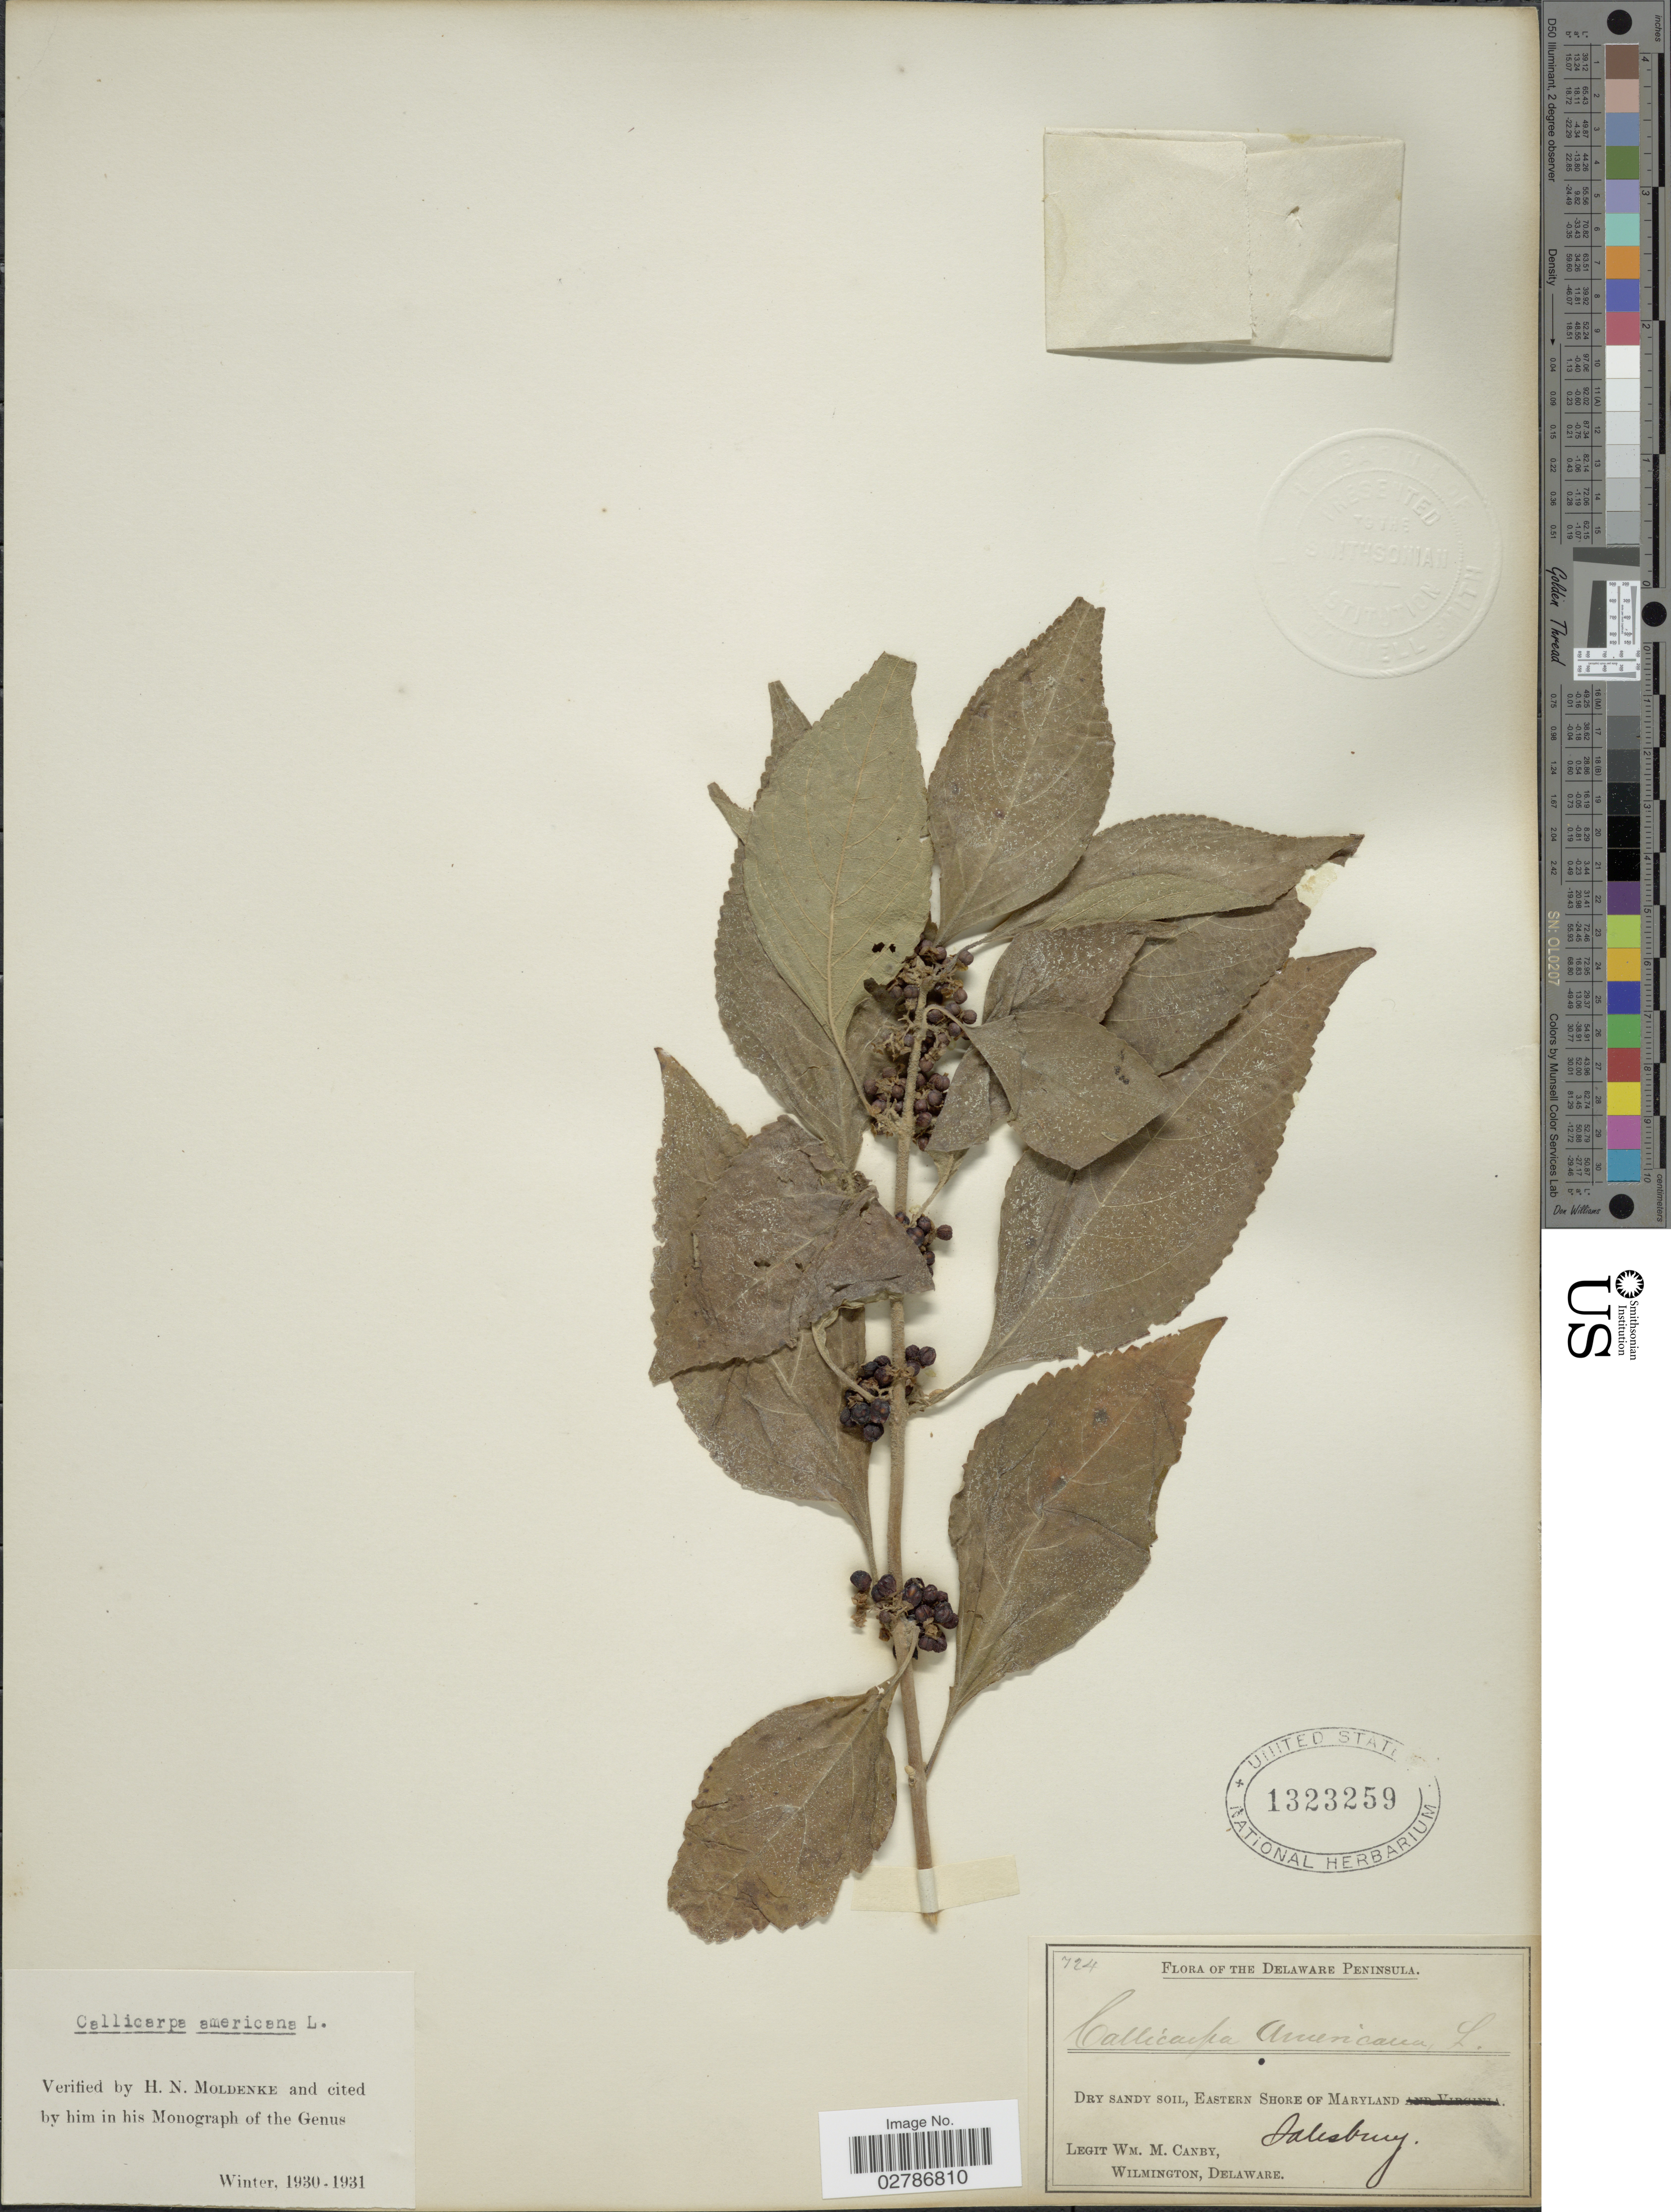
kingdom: Plantae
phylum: Tracheophyta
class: Magnoliopsida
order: Lamiales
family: Lamiaceae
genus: Callicarpa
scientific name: Callicarpa americana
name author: L.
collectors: W. M. Canby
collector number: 724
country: United States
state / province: Maryland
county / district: Wicomico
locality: The Delaware Peninsula. Eastern Shore of Maryland. Salisbury.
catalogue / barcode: US 1323259